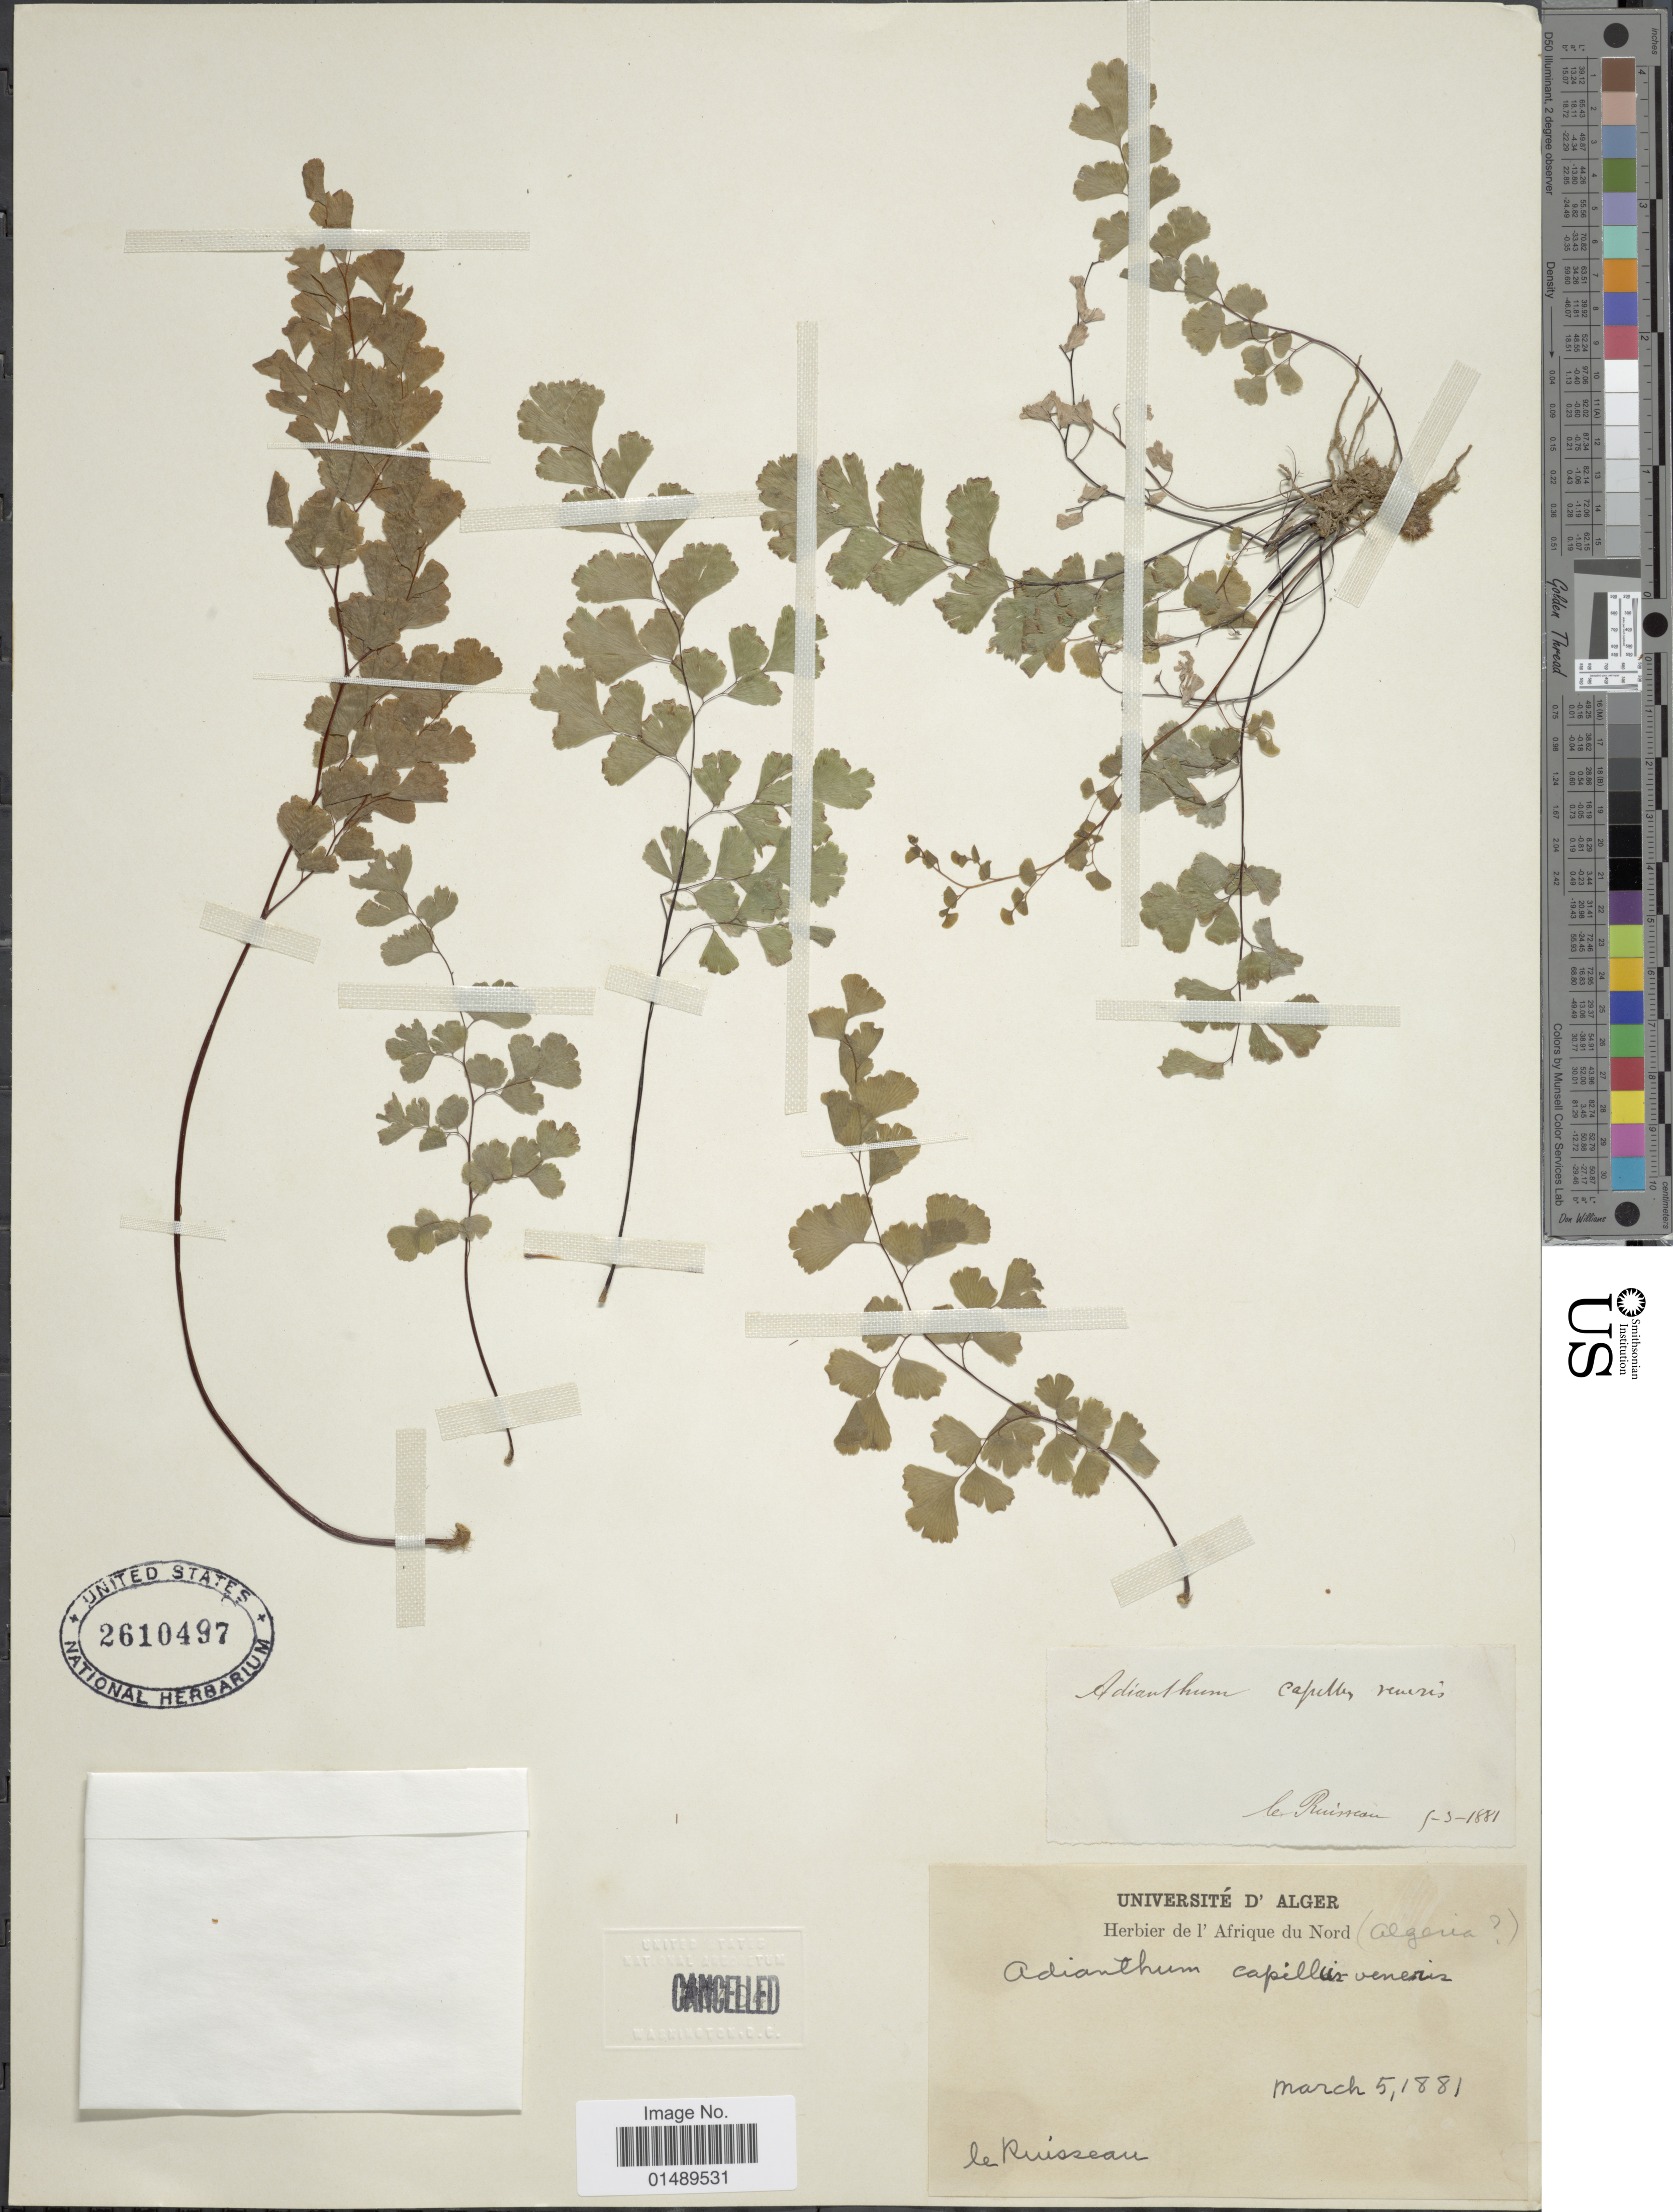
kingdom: Plantae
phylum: Tracheophyta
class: Polypodiopsida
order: Polypodiales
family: Pteridaceae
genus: Adiantum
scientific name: Adiantum capillus-veneris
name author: L.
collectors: Ruisseau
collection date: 1881-03-05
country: Algeria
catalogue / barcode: US 2610497